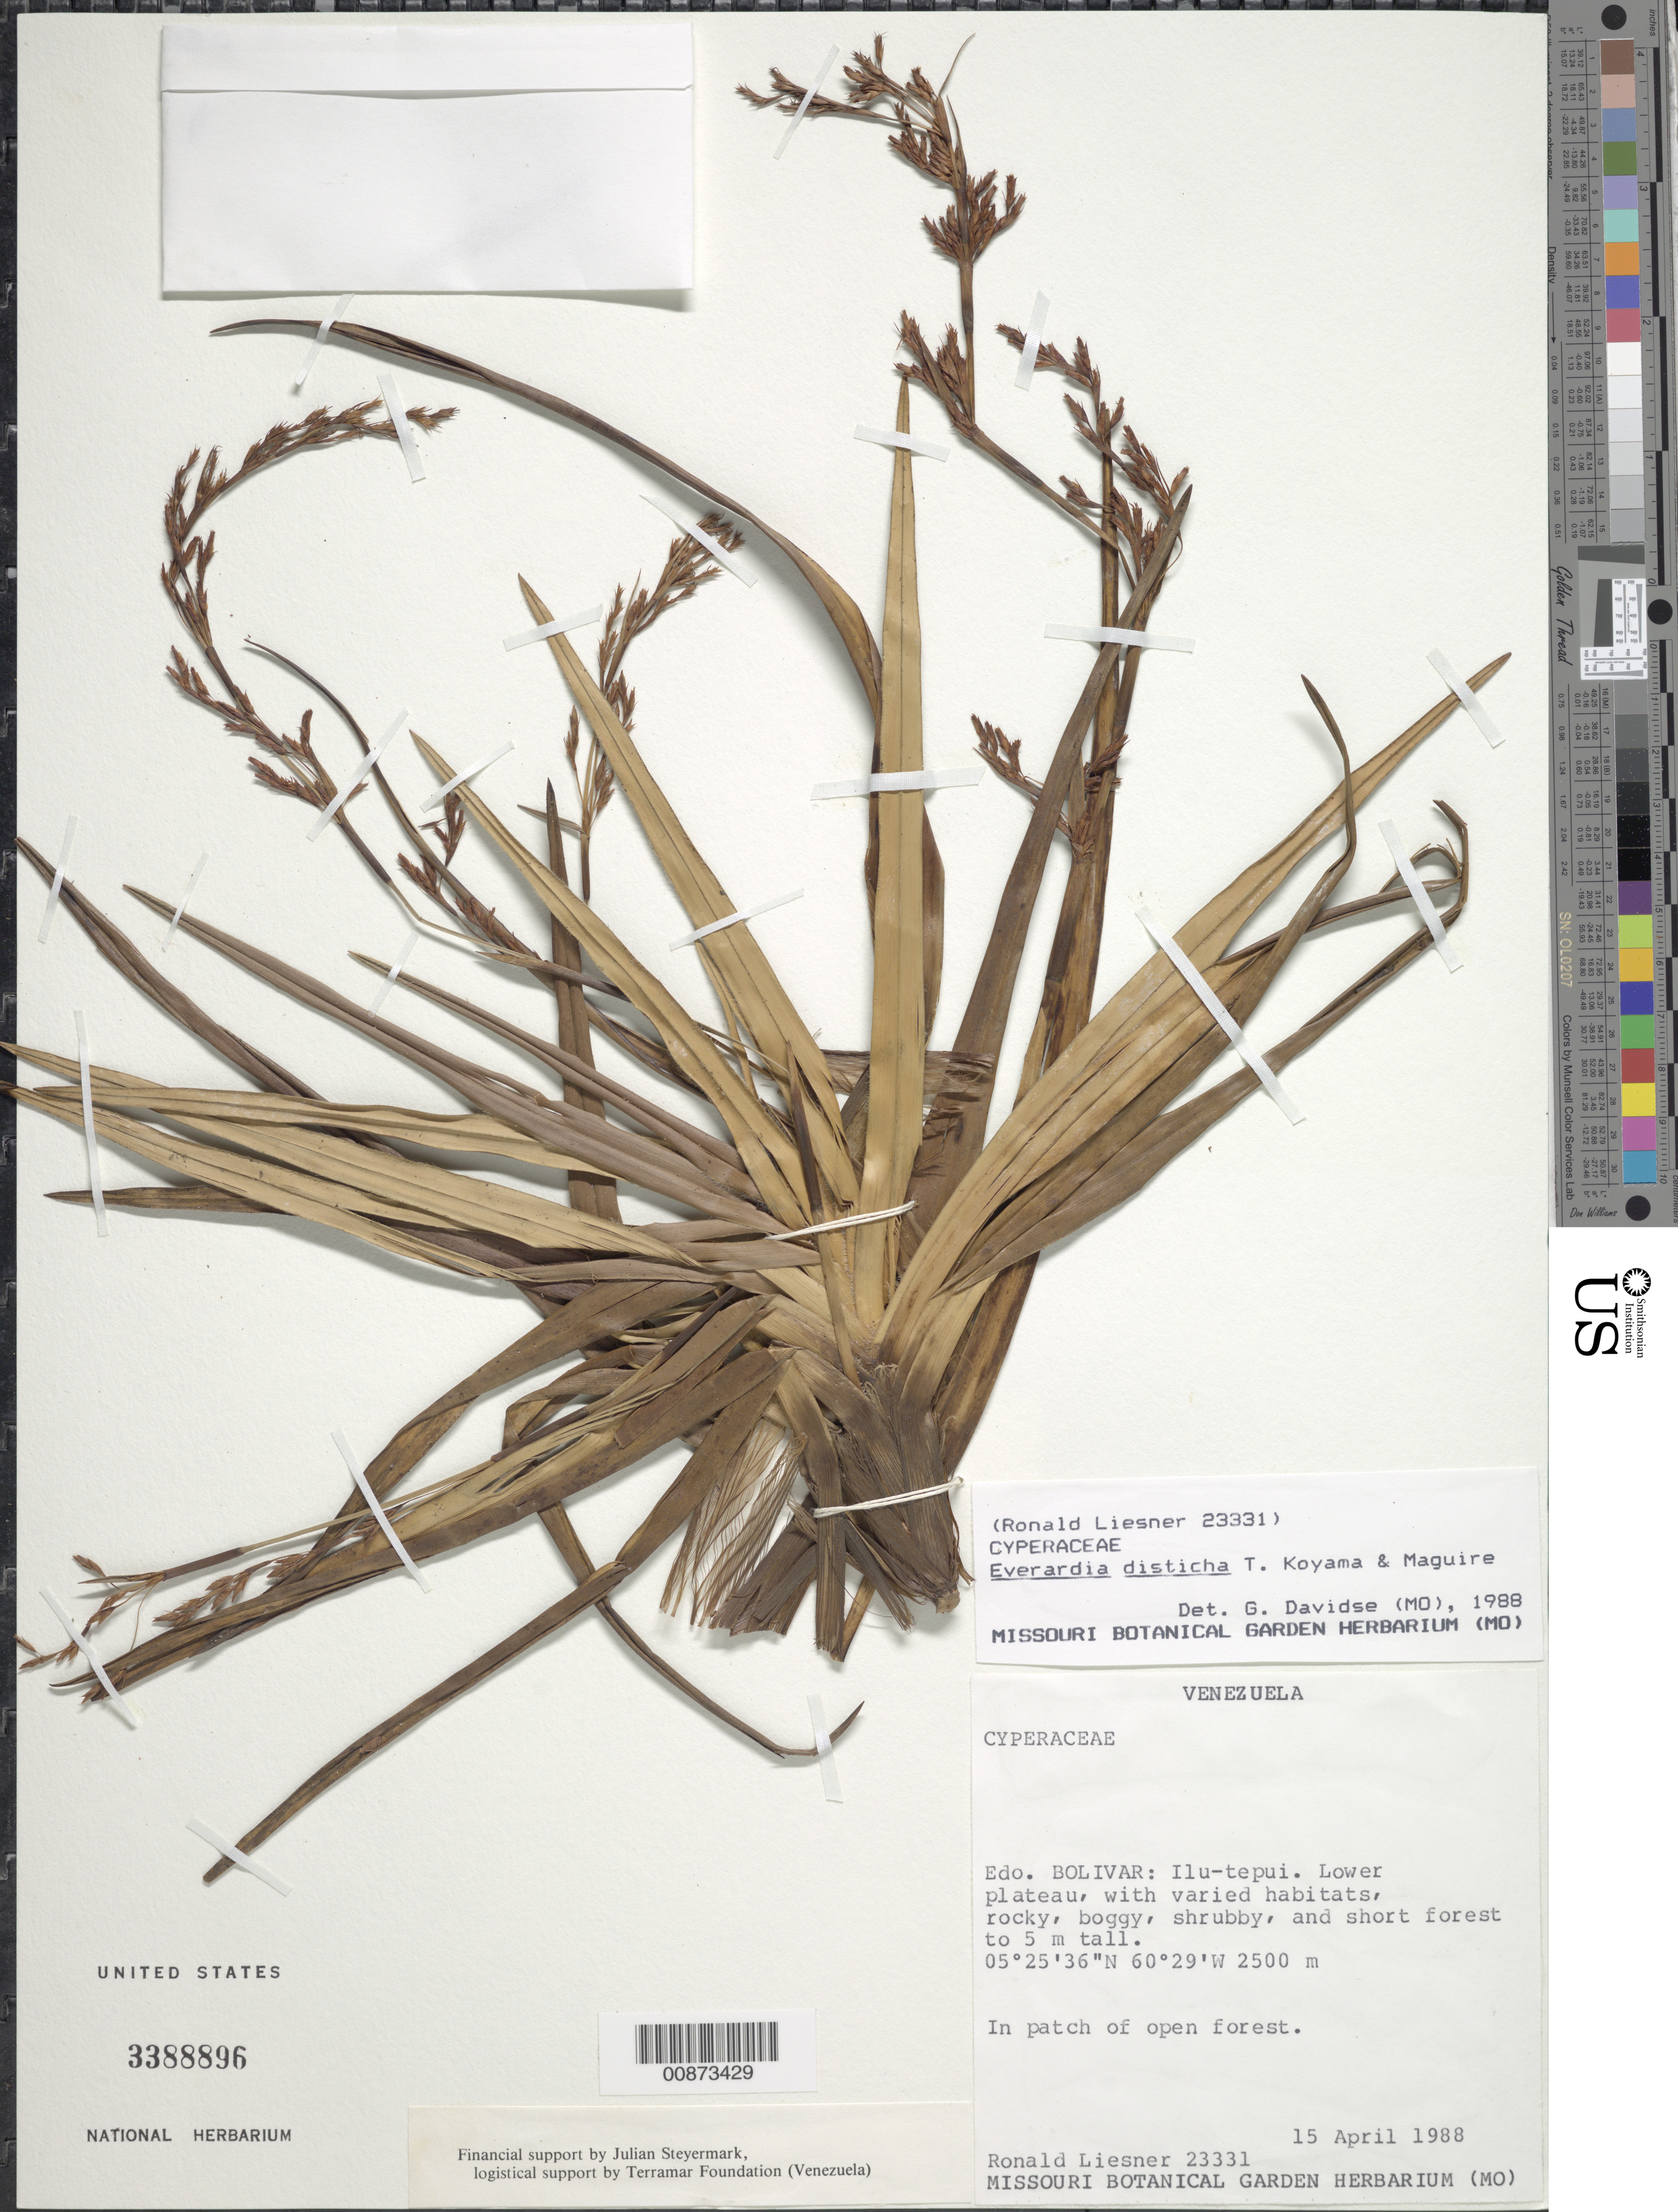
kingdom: Plantae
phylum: Tracheophyta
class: Liliopsida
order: Poales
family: Cyperaceae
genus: Cephalocarpus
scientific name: Cephalocarpus distichus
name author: (T. Koyama & Maguire) S.M. Costa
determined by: Strong, Mark T., (BOT), Smithsonian Institution - National Museum of Natural History (UNITED STATES)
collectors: R. L. Liesner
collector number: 23331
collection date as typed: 15-Apr-88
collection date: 1988-04-15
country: Venezuela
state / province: Bolívar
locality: Ilu-tepuí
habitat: In patch of open forest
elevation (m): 2500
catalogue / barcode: US 3388896